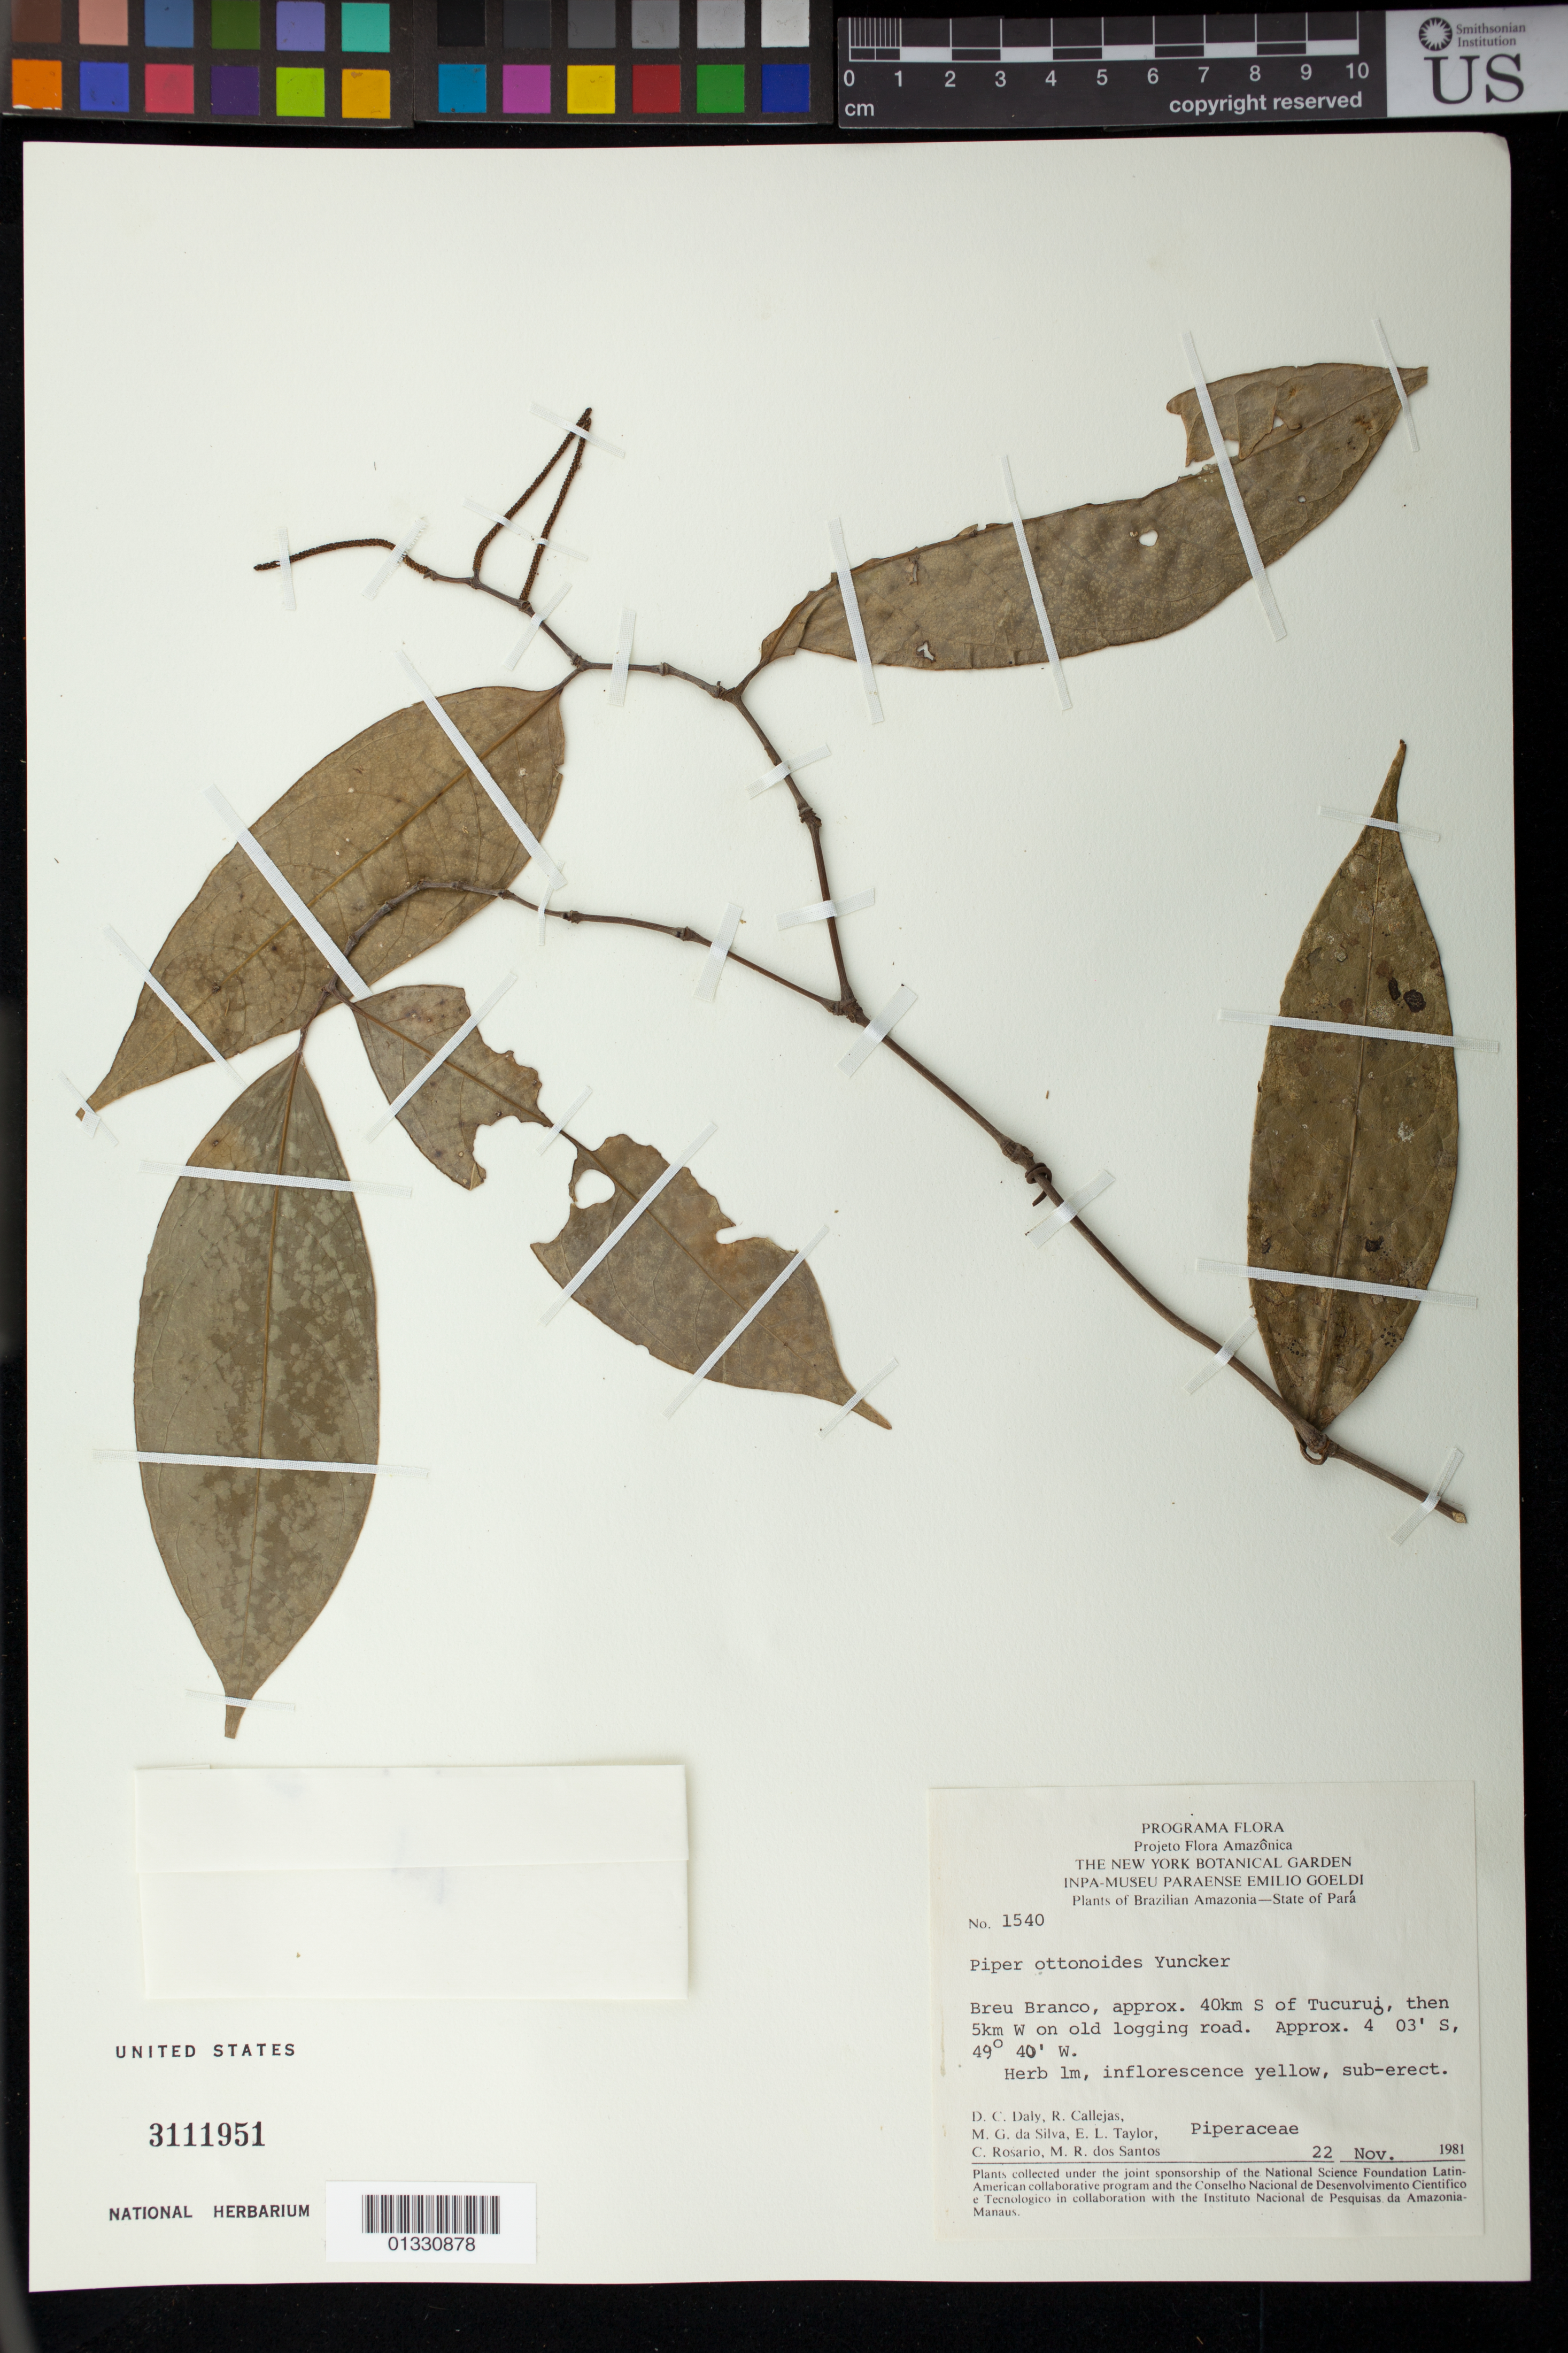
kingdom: Plantae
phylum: Tracheophyta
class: Magnoliopsida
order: Piperales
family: Piperaceae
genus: Piper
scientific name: Piper ottonoides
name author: Yunck.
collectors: D. C. Daly, R. Callejas, M. G. Silva, E. L. Taylor, C. S. Rosário & M. R. dos Santos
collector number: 1540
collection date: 1981-11-22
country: Brazil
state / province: Pará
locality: Breu Branco, approx. 40km S of Tucurui, then 5km W on old logging road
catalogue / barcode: US 3111951